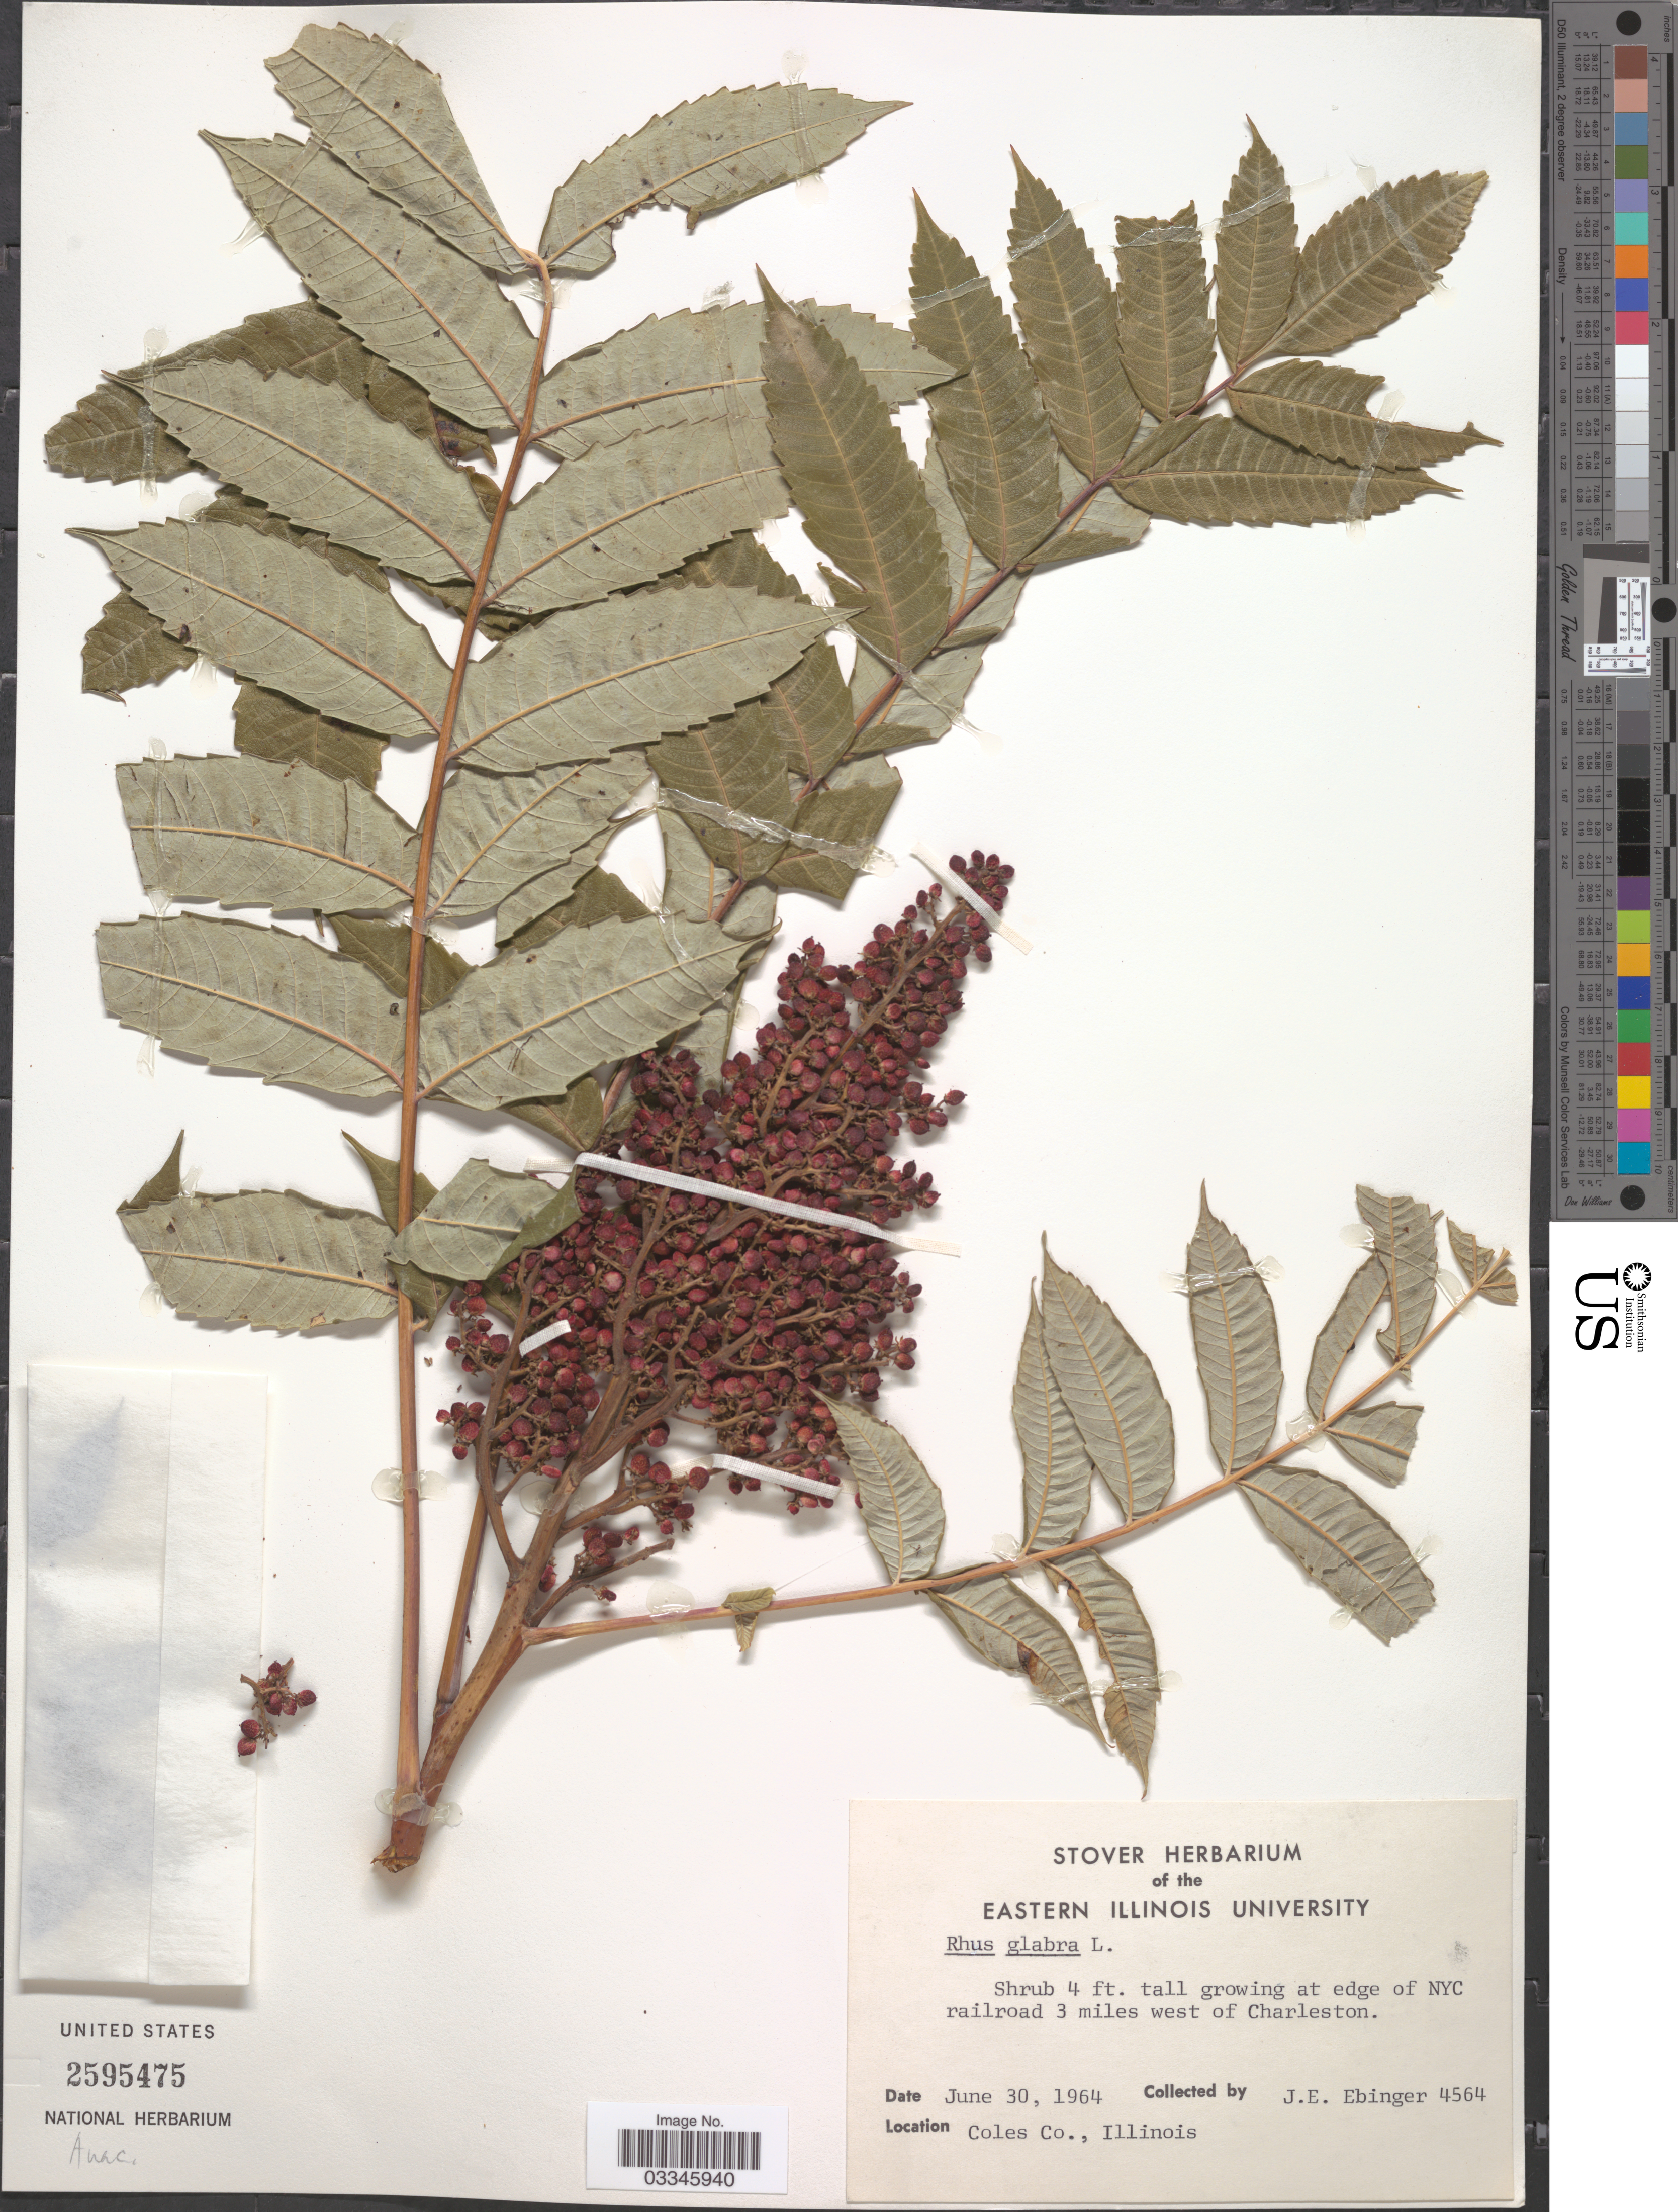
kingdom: Plantae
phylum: Tracheophyta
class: Magnoliopsida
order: Sapindales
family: Anacardiaceae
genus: Rhus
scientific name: Rhus glabra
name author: L.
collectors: J. Ebinger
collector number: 4564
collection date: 1964-06-30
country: United States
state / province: Illinois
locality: Coles Co. Edge of NYC railroad 3 miles west of Charleston.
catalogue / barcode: US 2595475